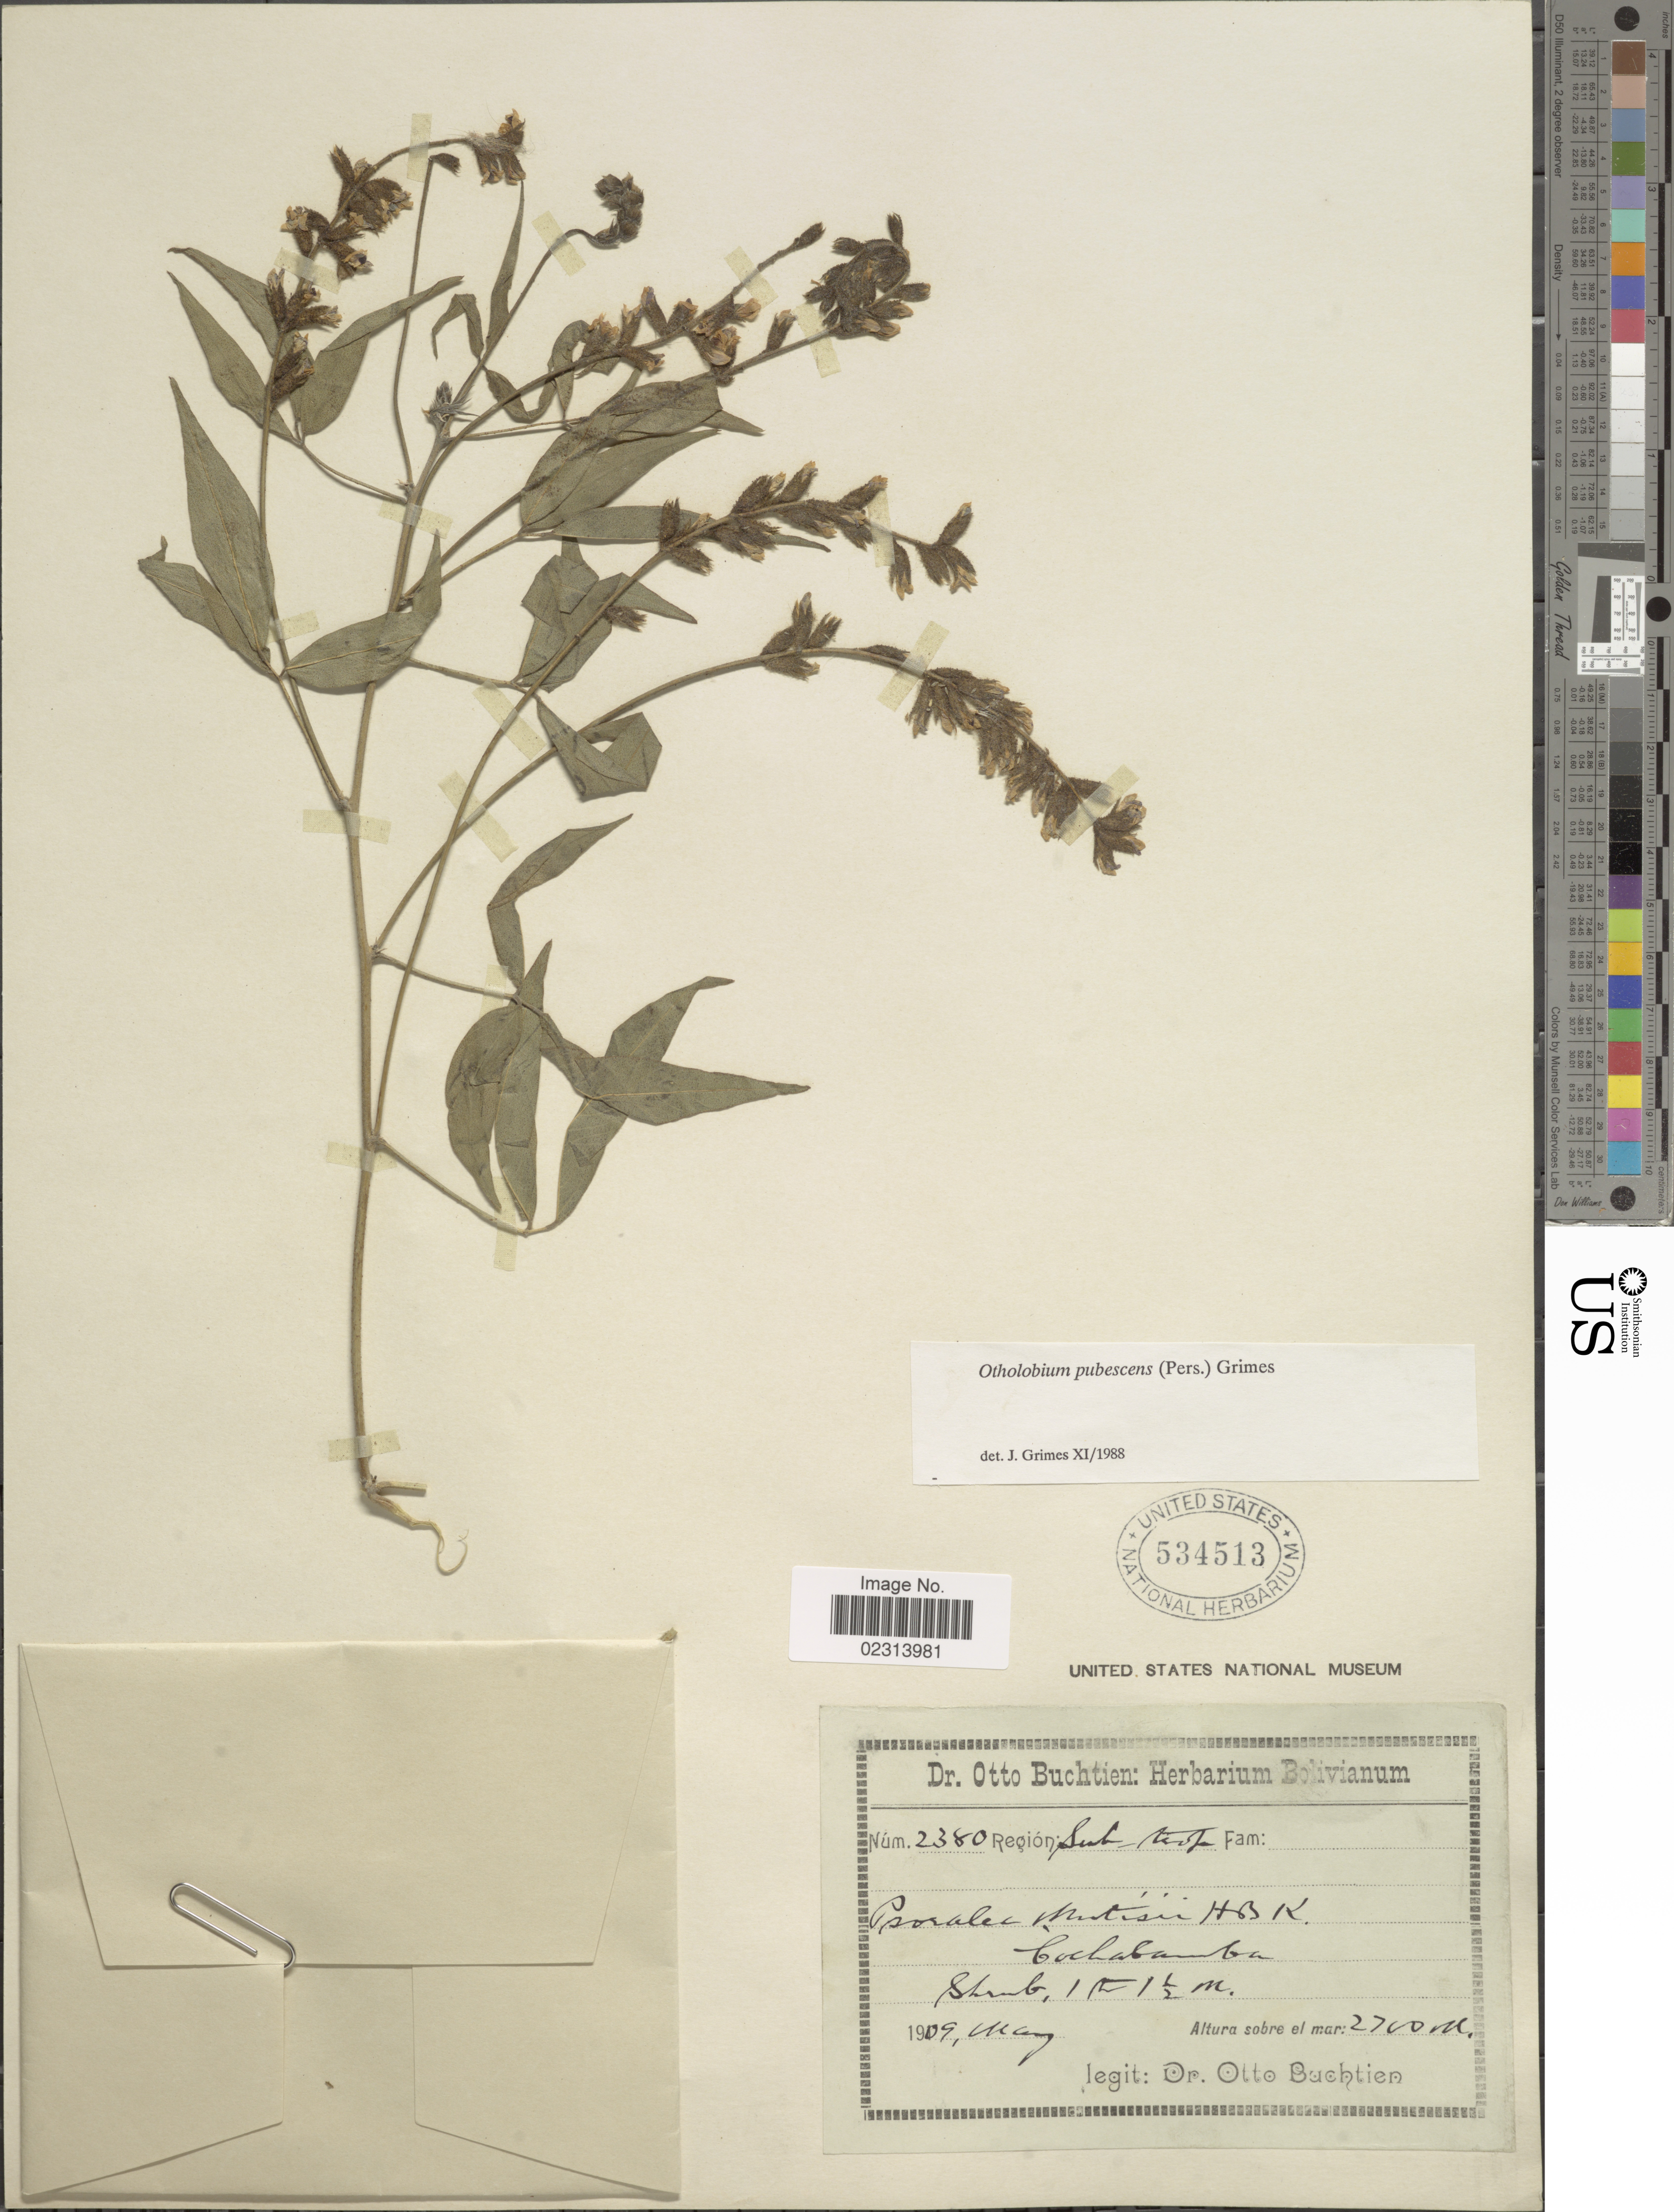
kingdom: Plantae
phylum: Tracheophyta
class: Magnoliopsida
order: Fabales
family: Fabaceae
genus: Otholobium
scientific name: Otholobium pubescens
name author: (Poir.) J.W. Grimes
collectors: O. Buchtien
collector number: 2380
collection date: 1909-05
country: Bolivia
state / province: Cochabamba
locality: Cochabamba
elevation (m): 2700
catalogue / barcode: US 534513